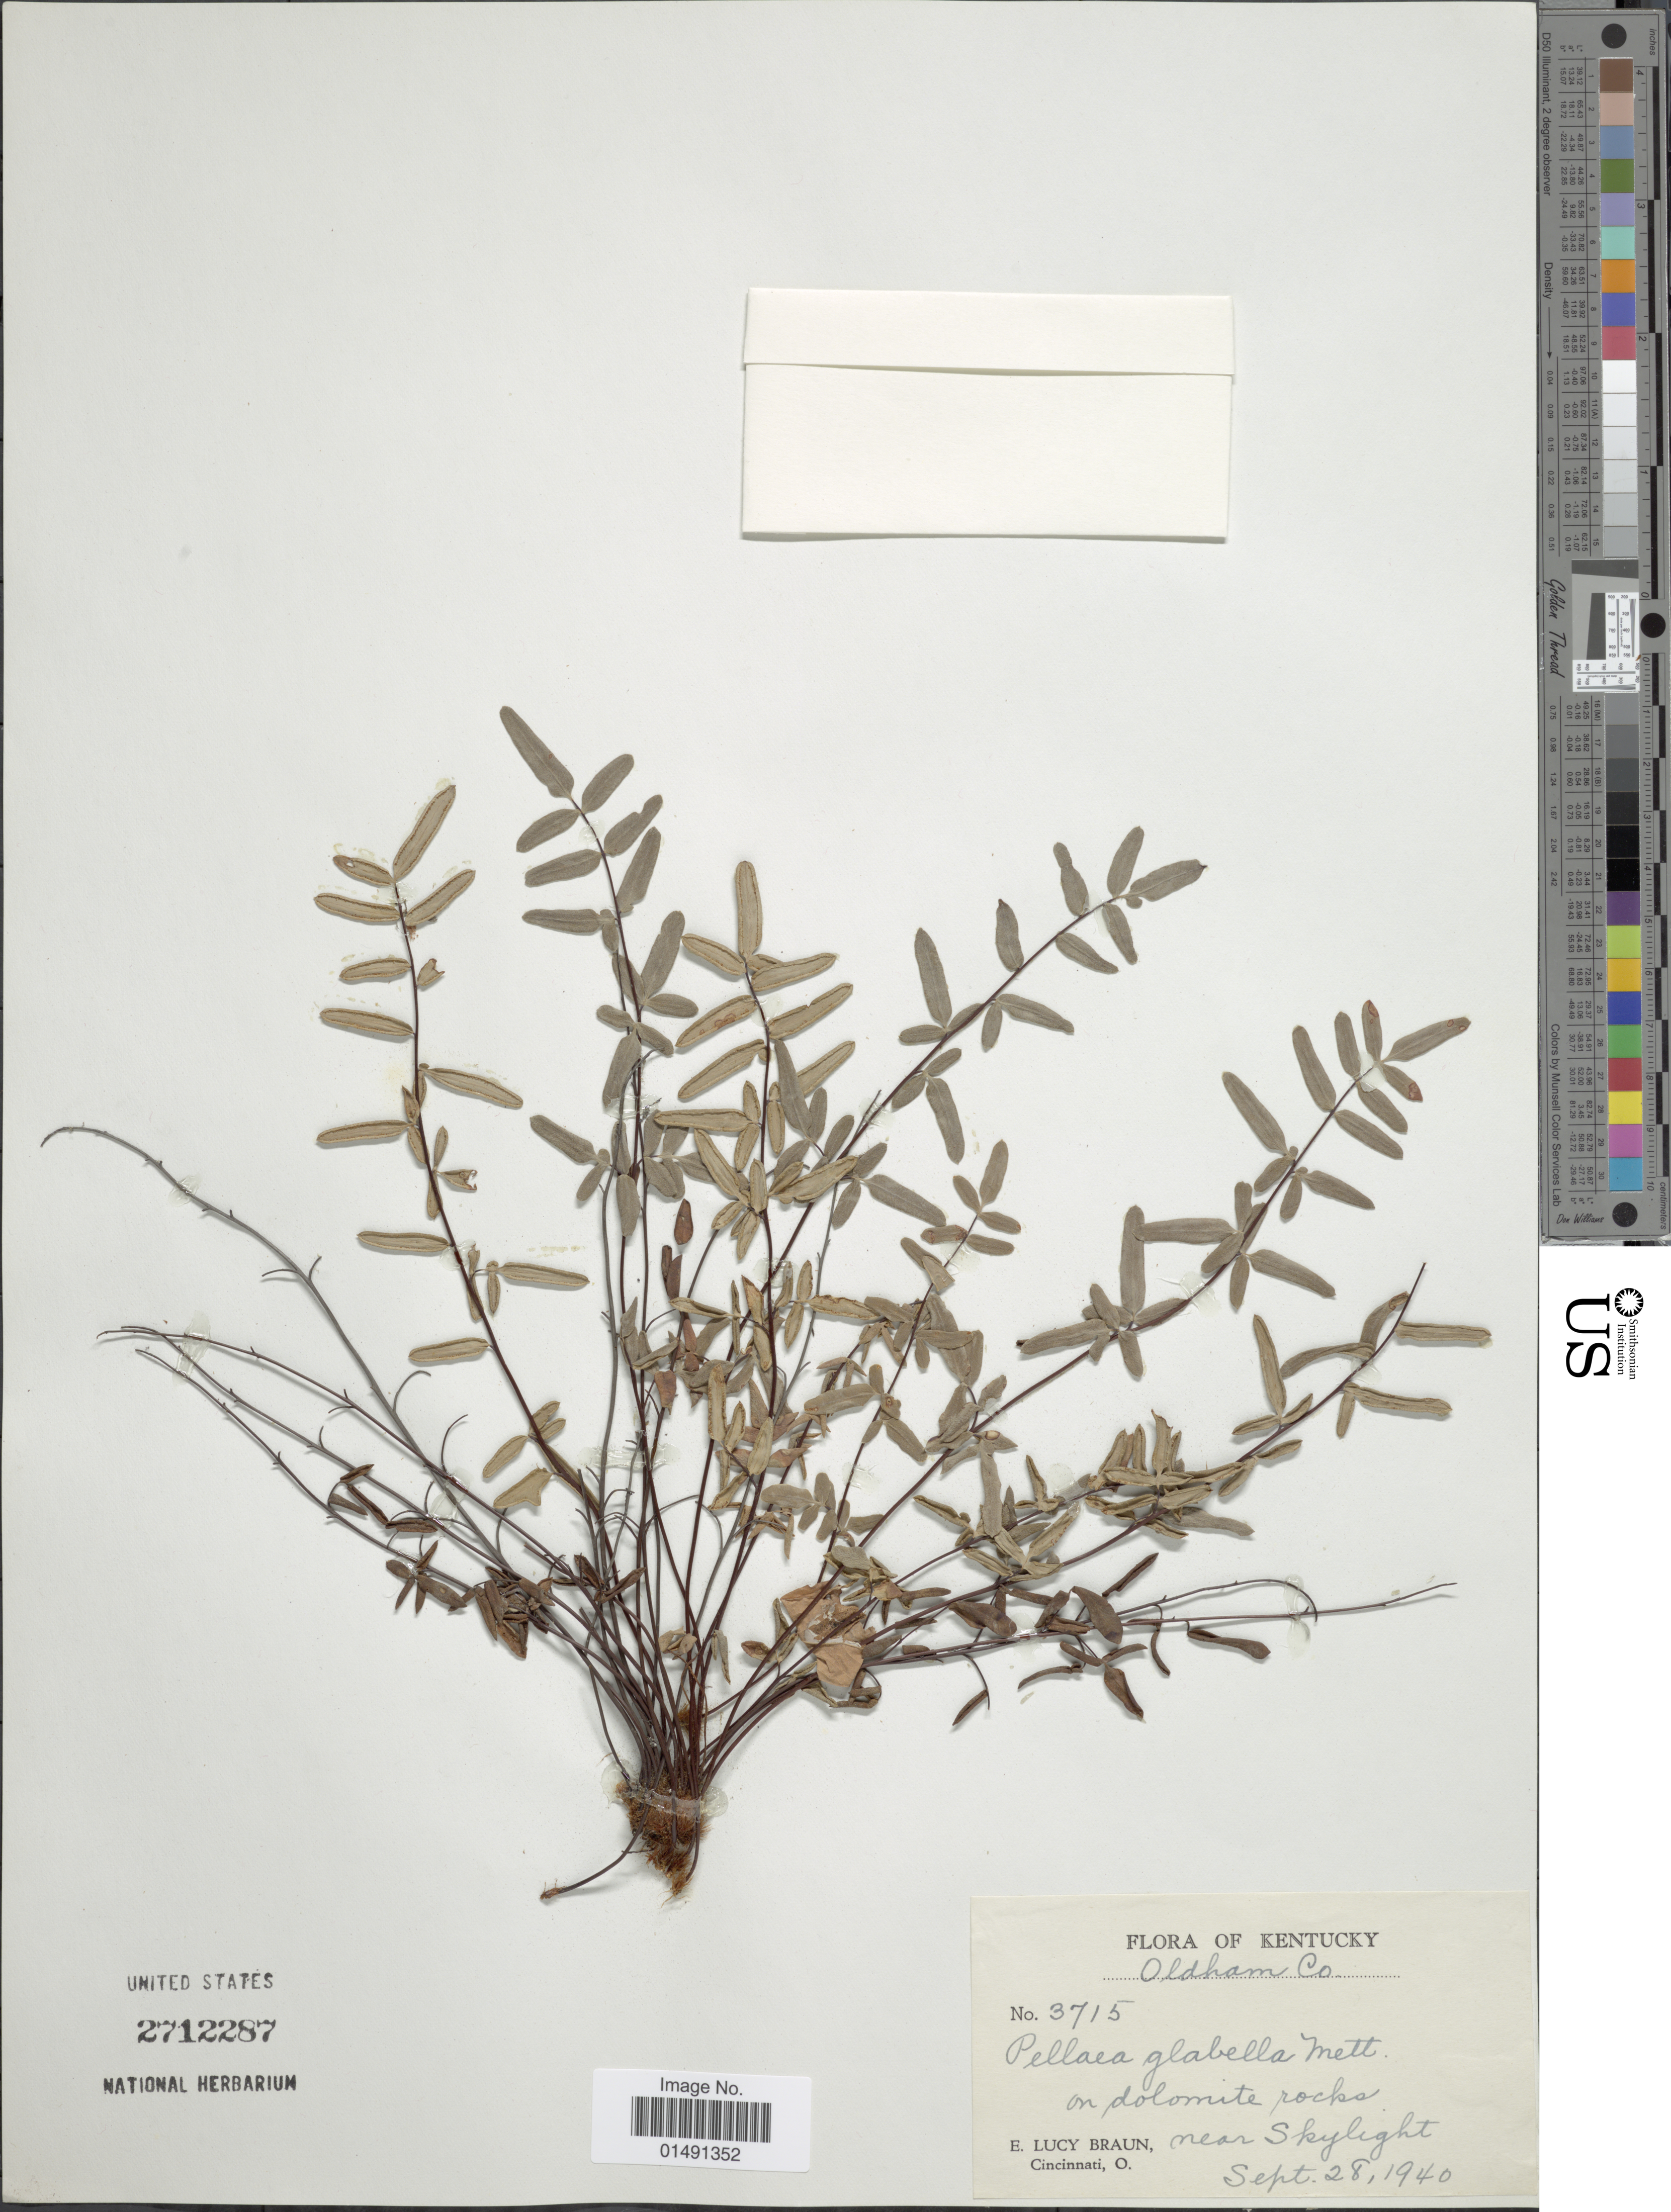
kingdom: Plantae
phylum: Tracheophyta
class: Polypodiopsida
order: Polypodiales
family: Pteridaceae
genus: Pellaea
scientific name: Pellaea glabella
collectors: E. L. Braun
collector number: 3715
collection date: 1940-09-28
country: United States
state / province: Kentucky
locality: Oldham Co, On dolomite rocks near Skylight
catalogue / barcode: US 2712287